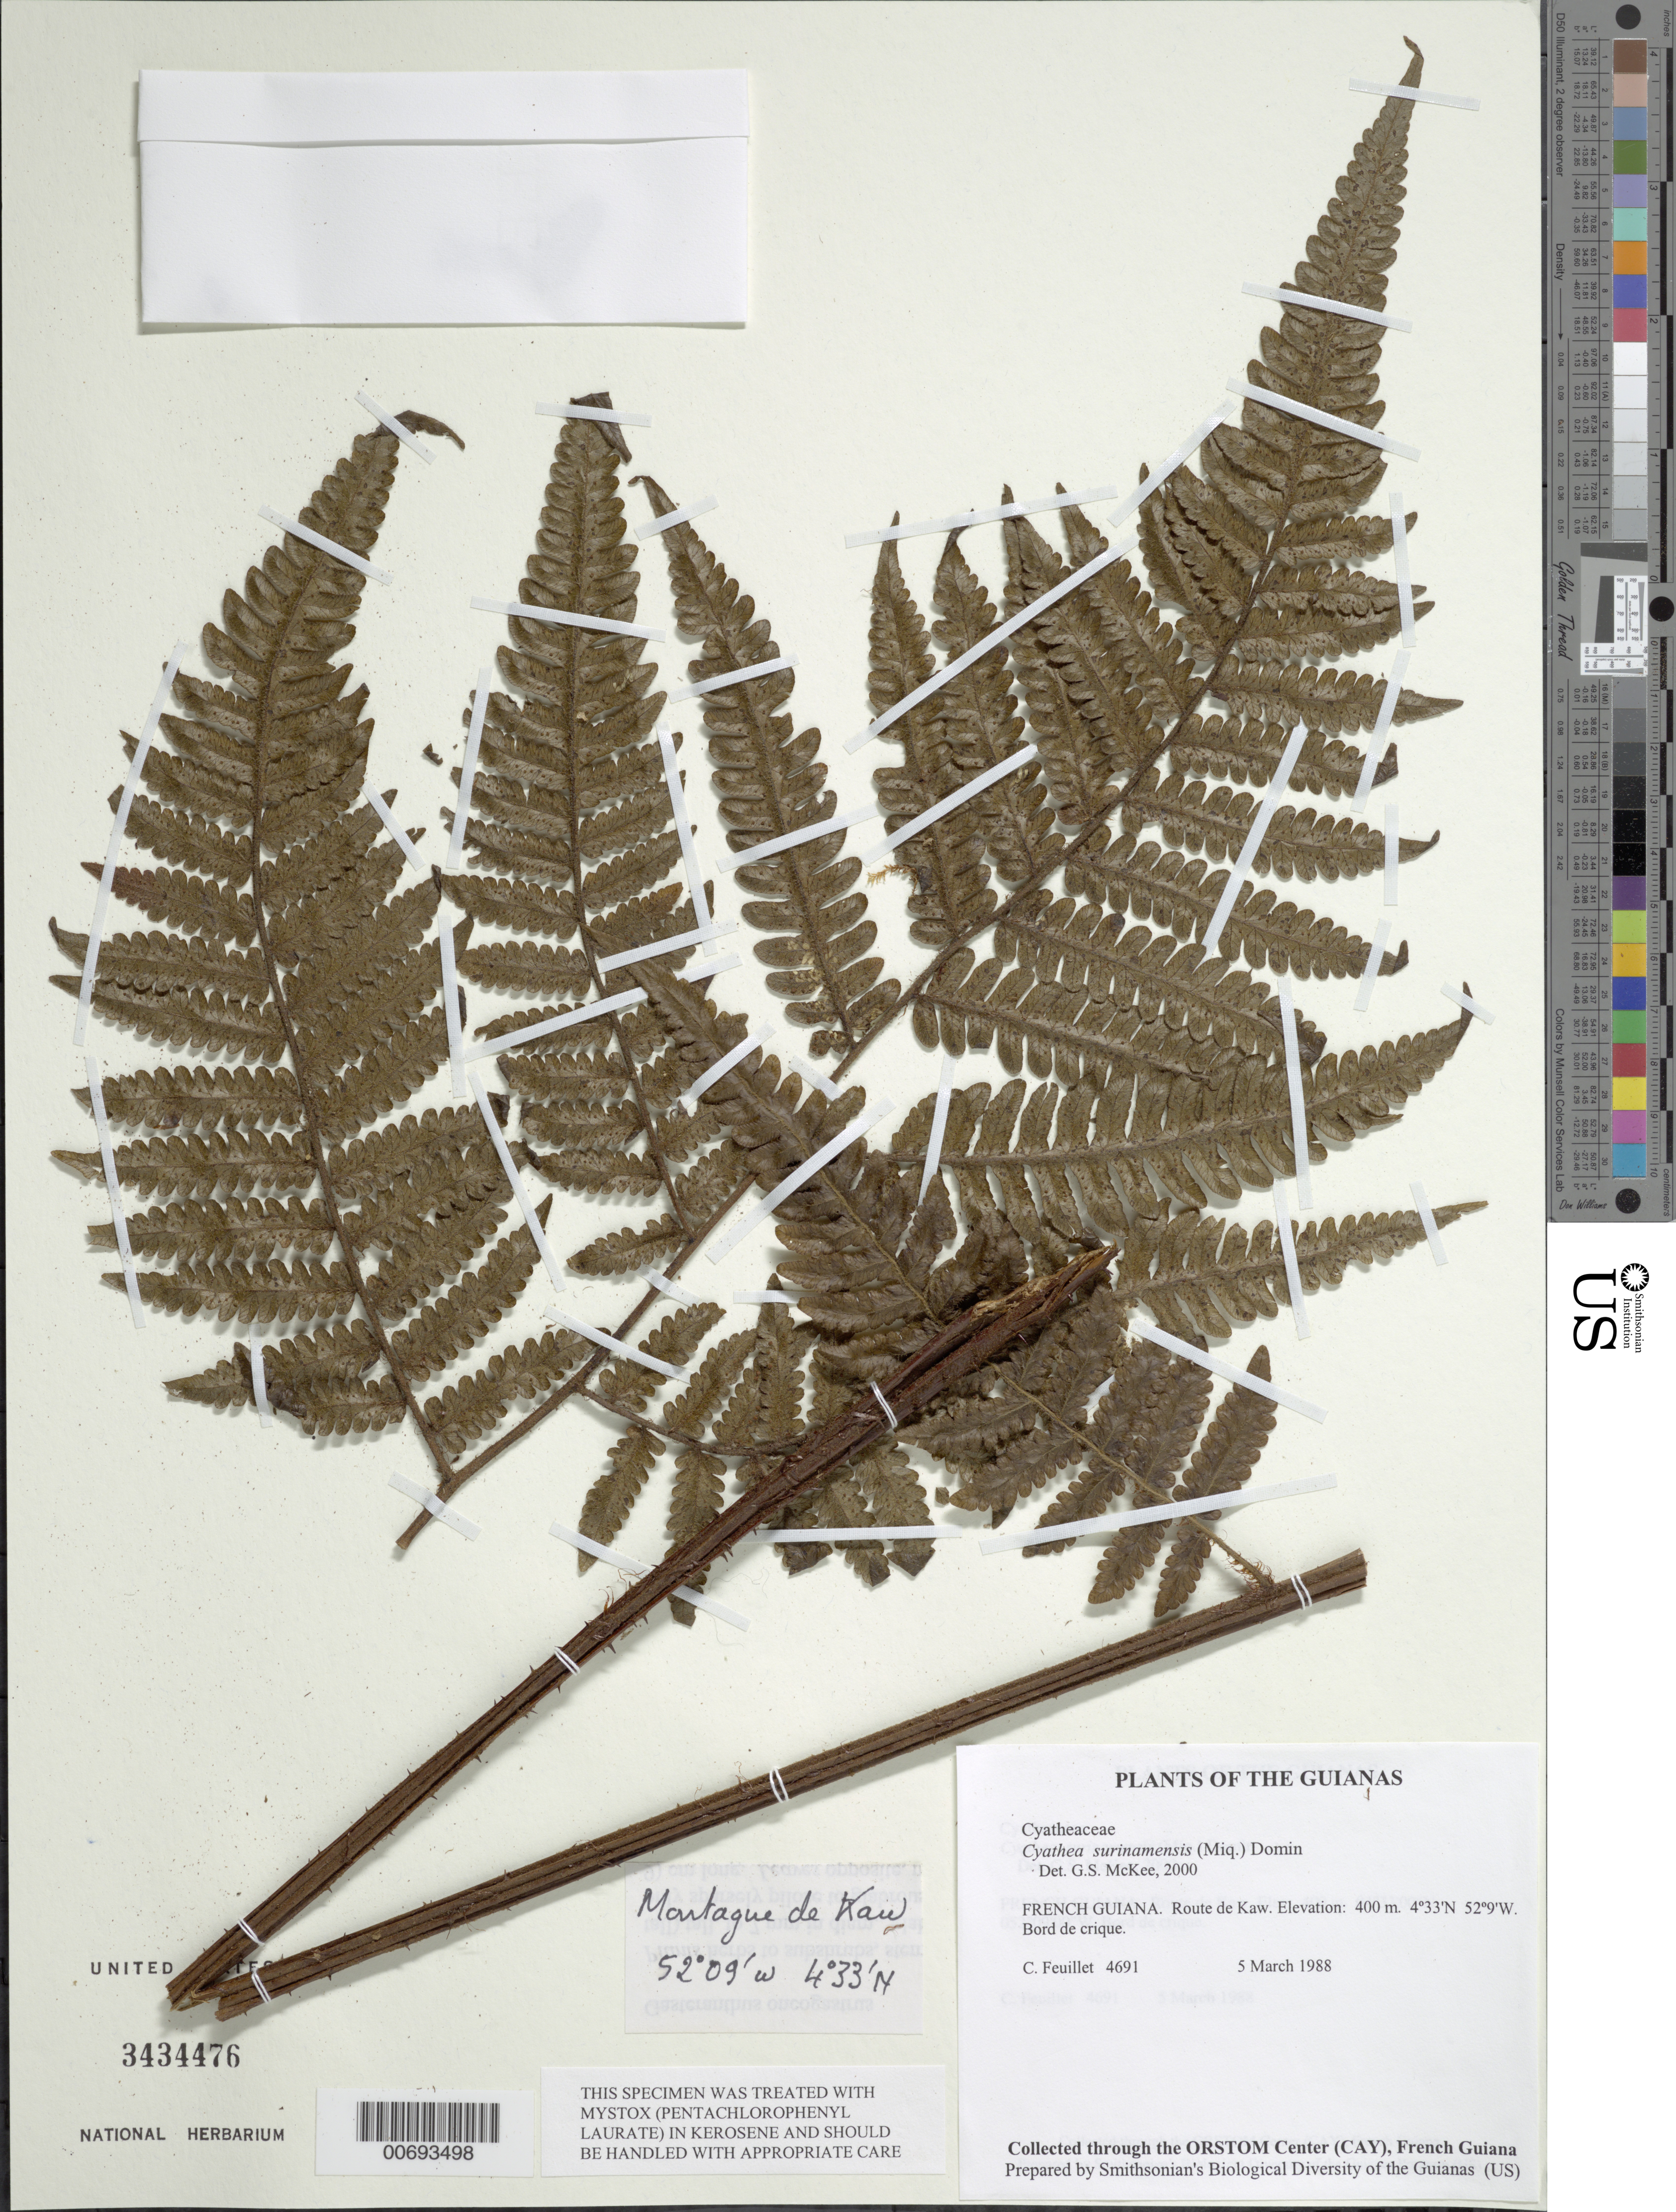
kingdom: Plantae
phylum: Tracheophyta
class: Polypodiopsida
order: Cyatheales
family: Cyatheaceae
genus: Cyathea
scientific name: Cyathea surinamensis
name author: (Miq.) Domin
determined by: McKee, G. S., (US), NMNH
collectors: C. Feuillet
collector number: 4691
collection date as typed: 5 Mar 1988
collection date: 1988-03-05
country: French Guiana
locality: Route de Kaw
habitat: Bord de crique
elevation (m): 400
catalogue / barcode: US 3434476